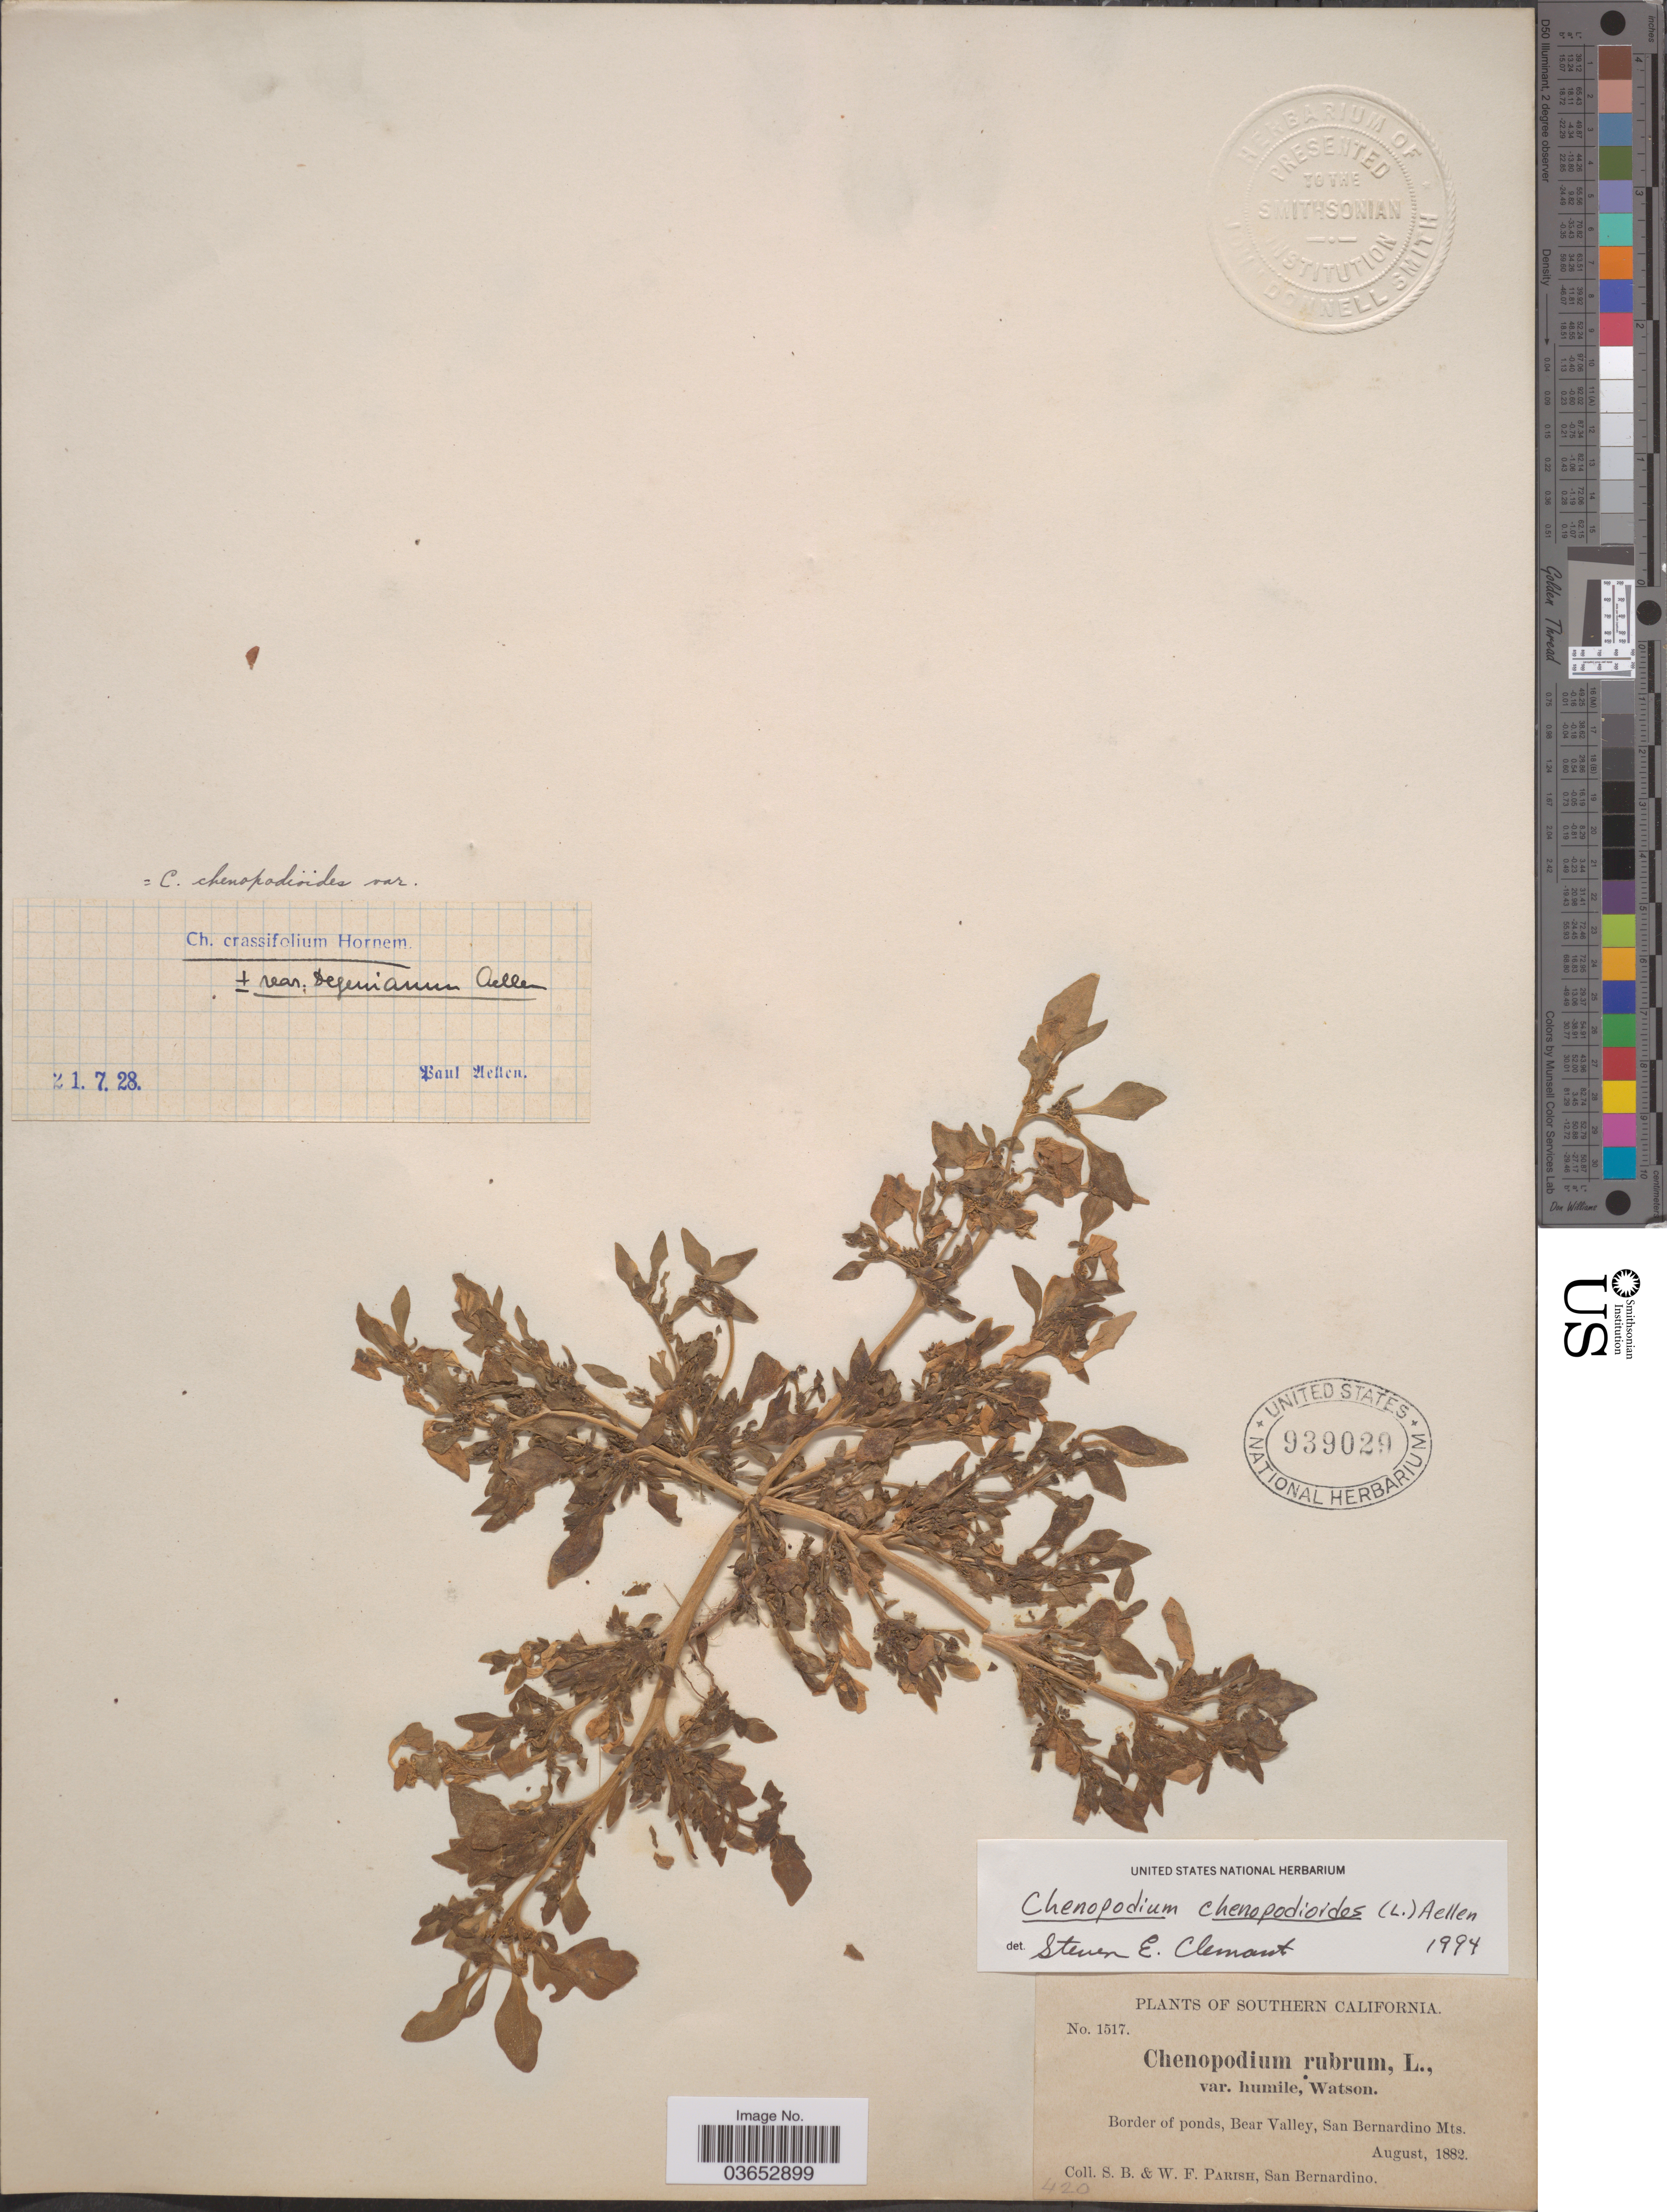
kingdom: Plantae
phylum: Tracheophyta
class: Magnoliopsida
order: Caryophyllales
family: Amaranthaceae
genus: Chenopodium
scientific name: Chenopodium chenopodioides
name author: (L.) Aellen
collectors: S. B. Parish & W. F. Parish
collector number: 1517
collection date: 1882-08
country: United States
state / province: California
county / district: San Bernardino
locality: Southern California. Border of ponds, Bear Valley, San Bernardino Mts.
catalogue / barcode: US 939029